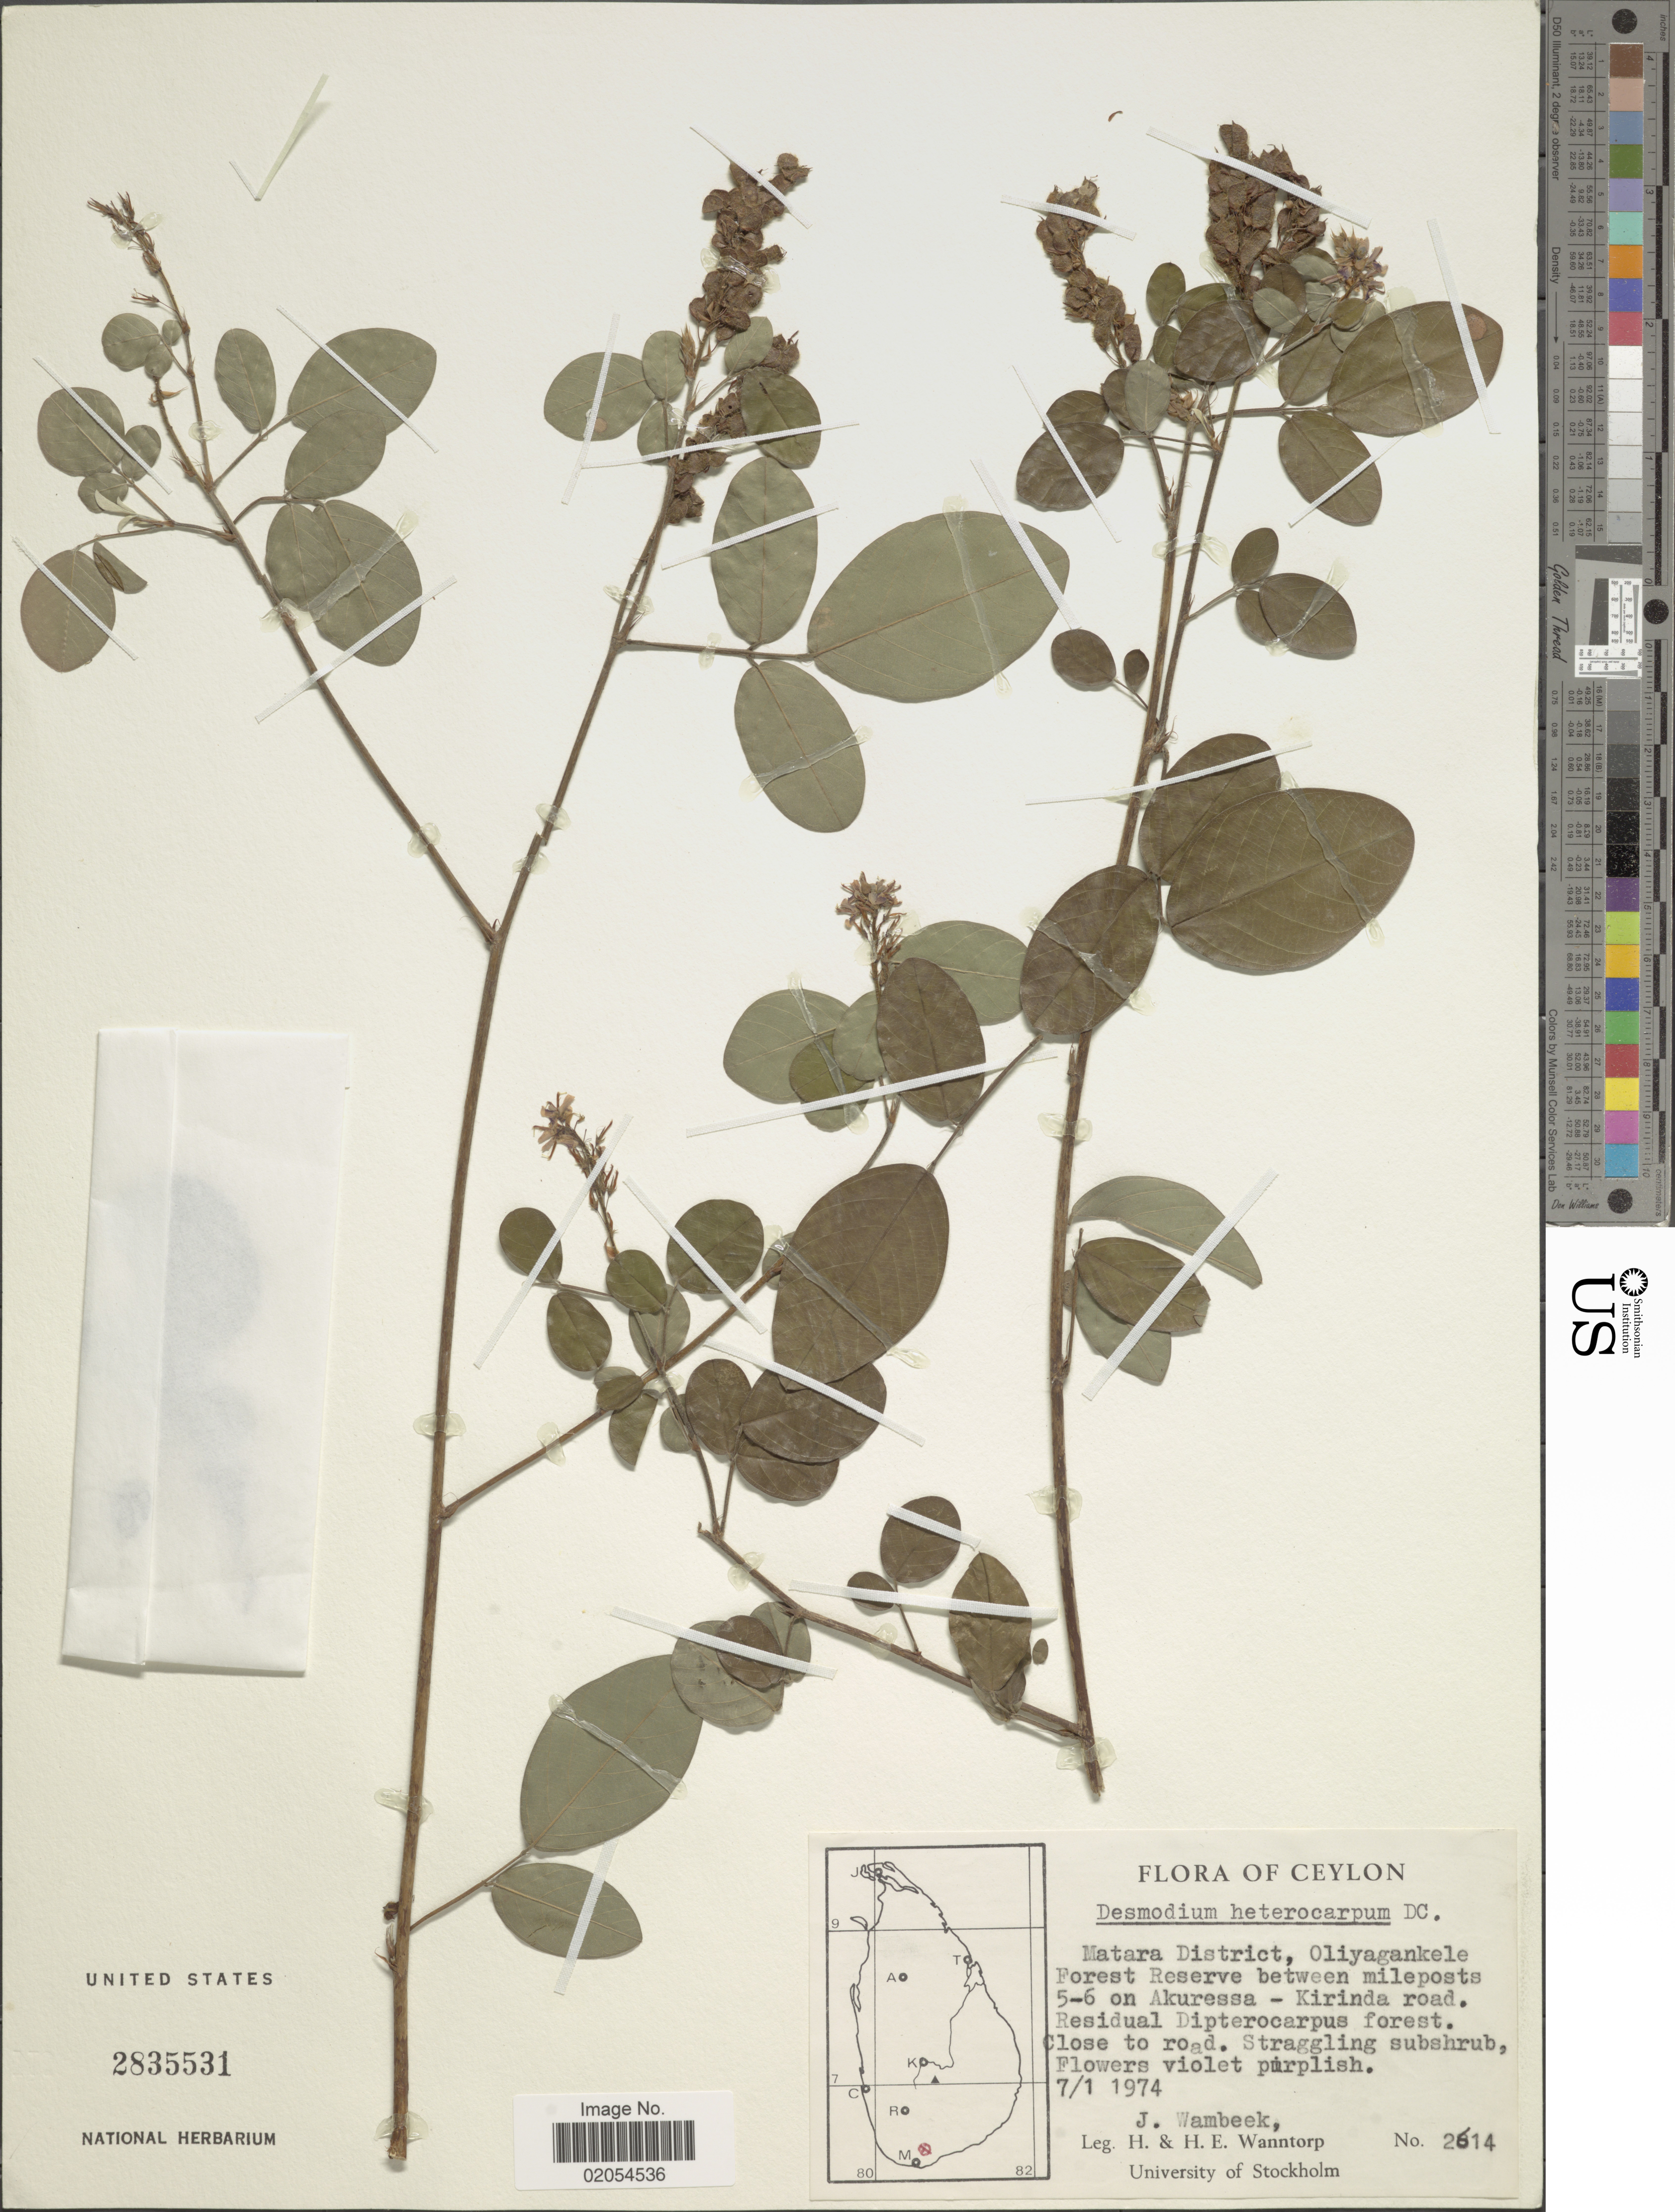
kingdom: Plantae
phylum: Tracheophyta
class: Magnoliopsida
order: Fabales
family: Fabaceae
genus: Grona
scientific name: Grona heterocarpos subsp. heterocarpos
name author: (L.) H. Ohashi & K. Ohashi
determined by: Strong, Mark T., (BOT), Smithsonian Institution - National Museum of Natural History (UNITED STATES)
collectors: J. Wambeek, H. Wanntorp & H. Wanntorp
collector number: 2614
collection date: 1974-01-07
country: Sri Lanka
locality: Ceylon, Matara District, Oliyagankele, Forest Reserve between mileposts 5-6 on Akuressa - Kirinda road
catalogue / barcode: US 2835531